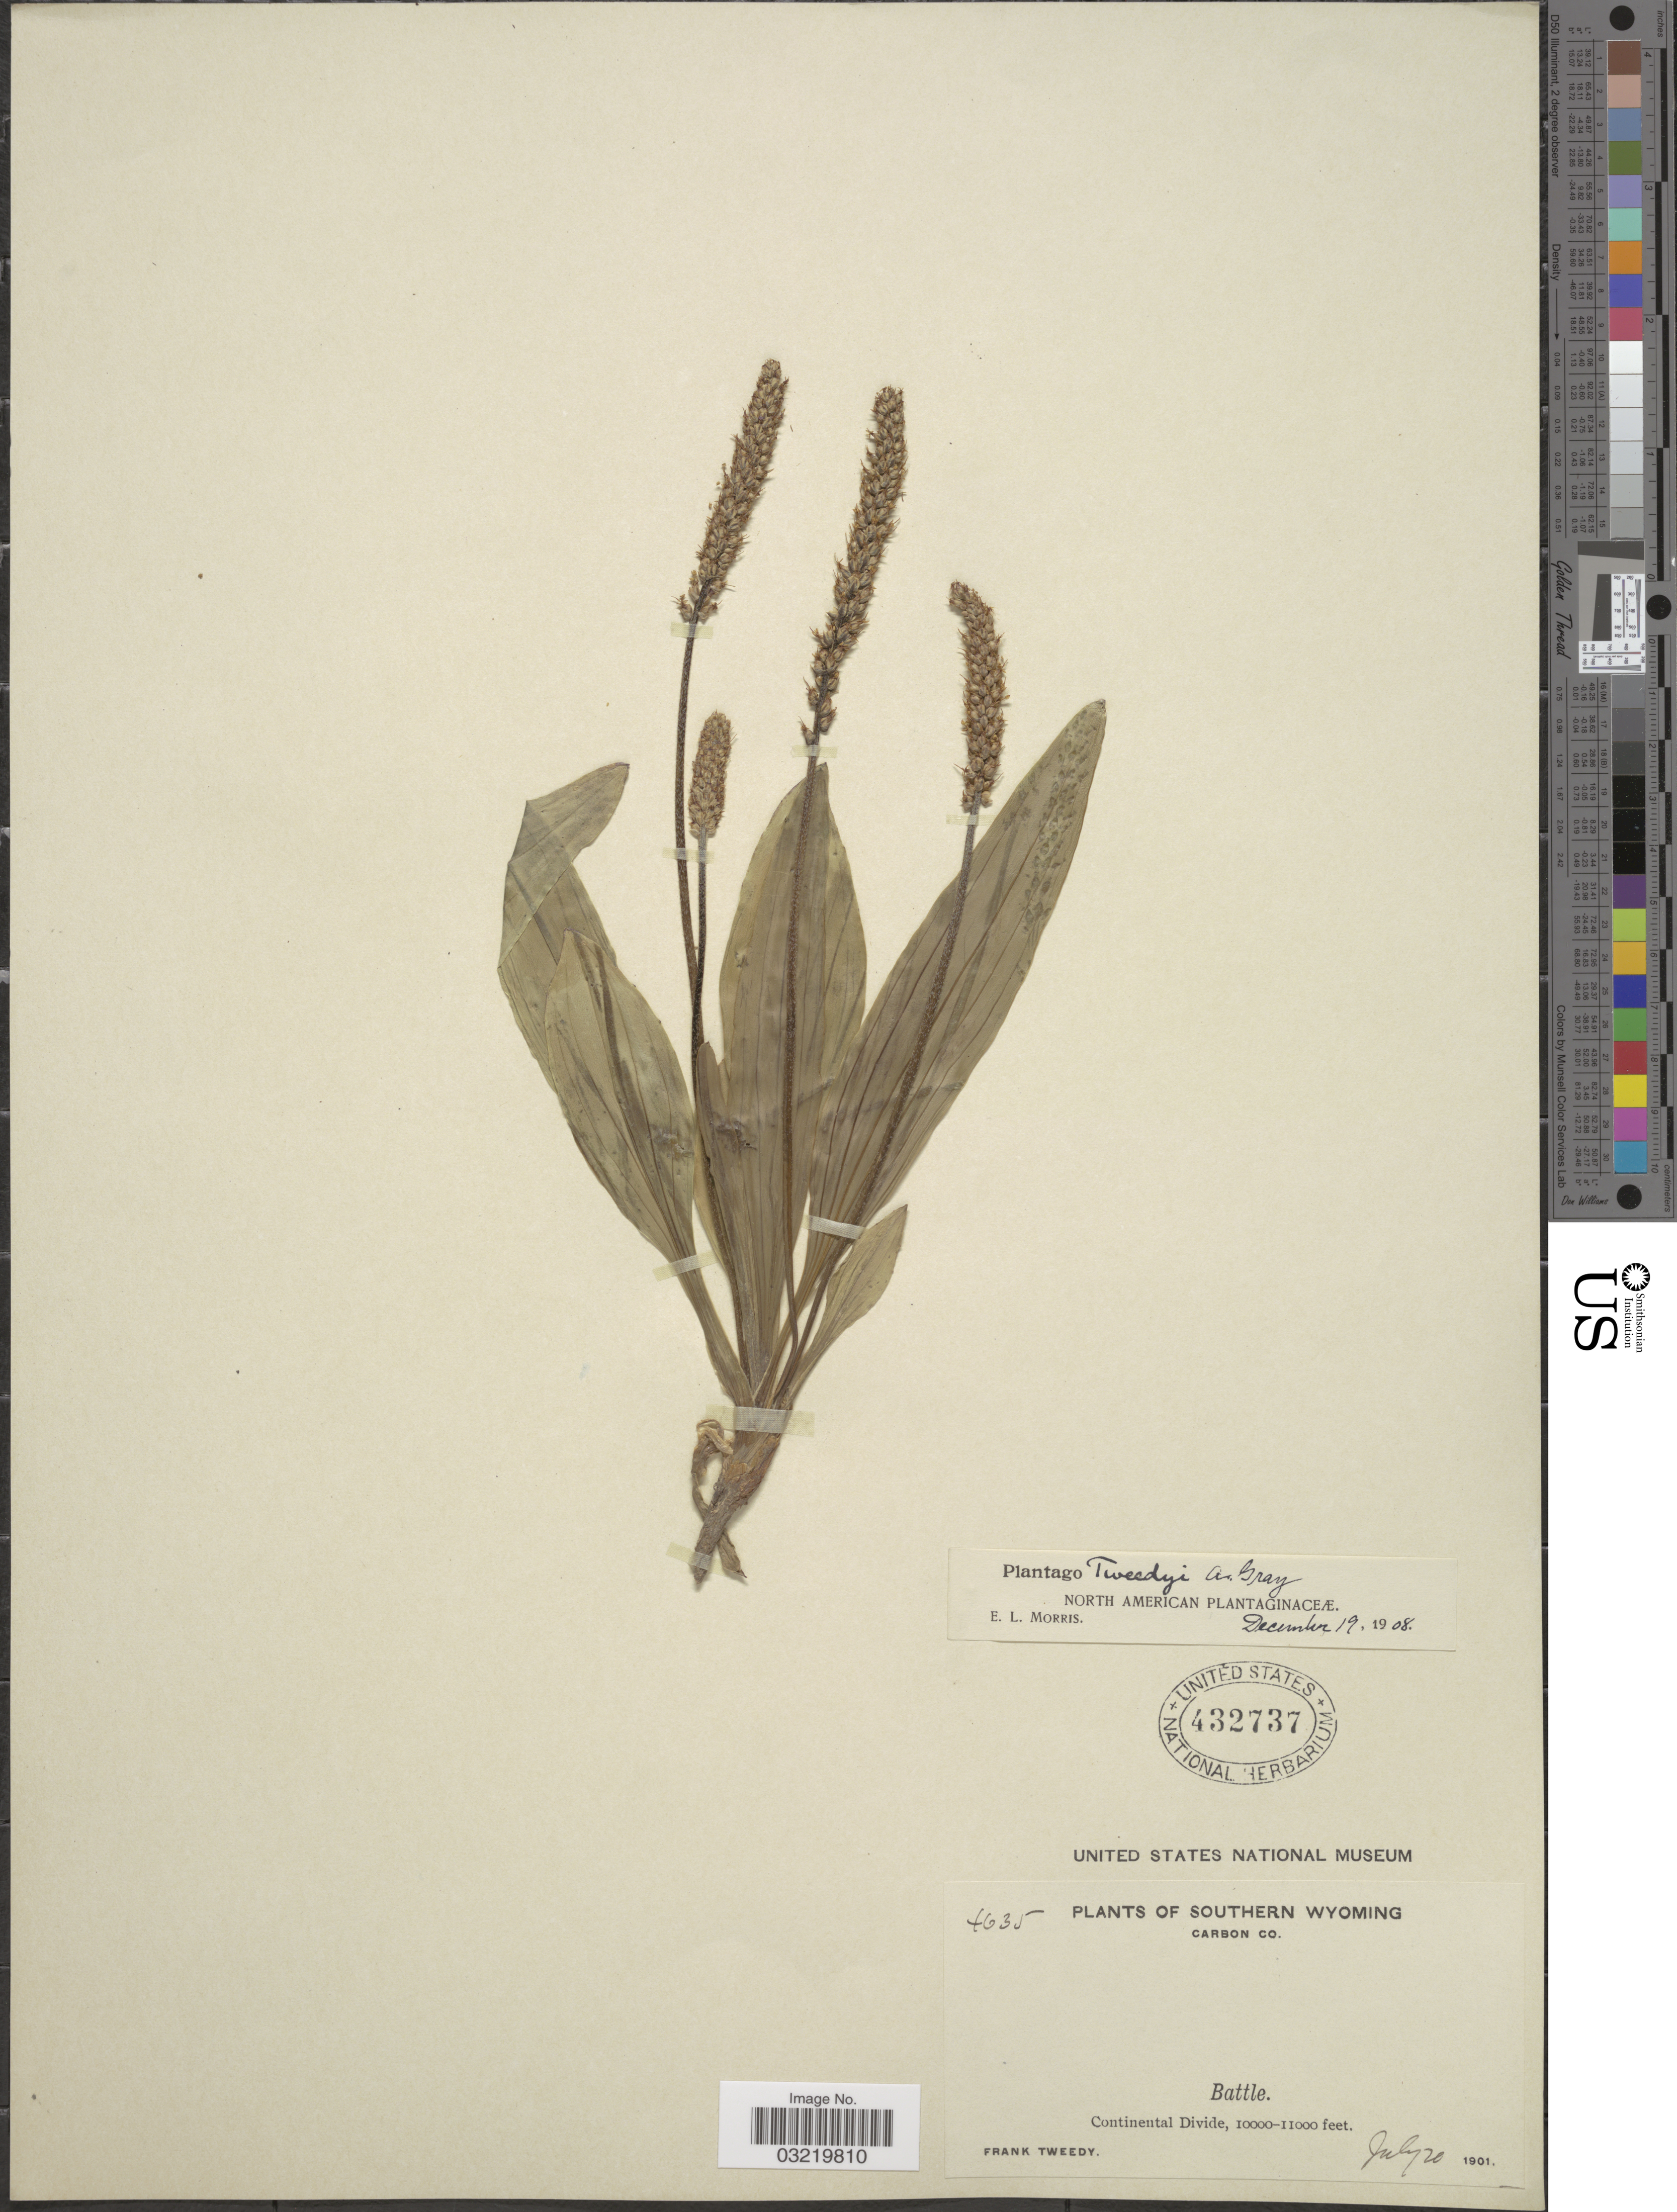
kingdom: Plantae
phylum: Tracheophyta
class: Magnoliopsida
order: Lamiales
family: Plantaginaceae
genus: Plantago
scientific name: Plantago tweedyi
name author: A. Gray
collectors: F. Tweedy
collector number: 4635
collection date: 1901-07-20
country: United States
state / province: Wyoming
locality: Southern Wyoming, Carbon Co., Battle. Continental Divide.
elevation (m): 3048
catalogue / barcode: US 432737